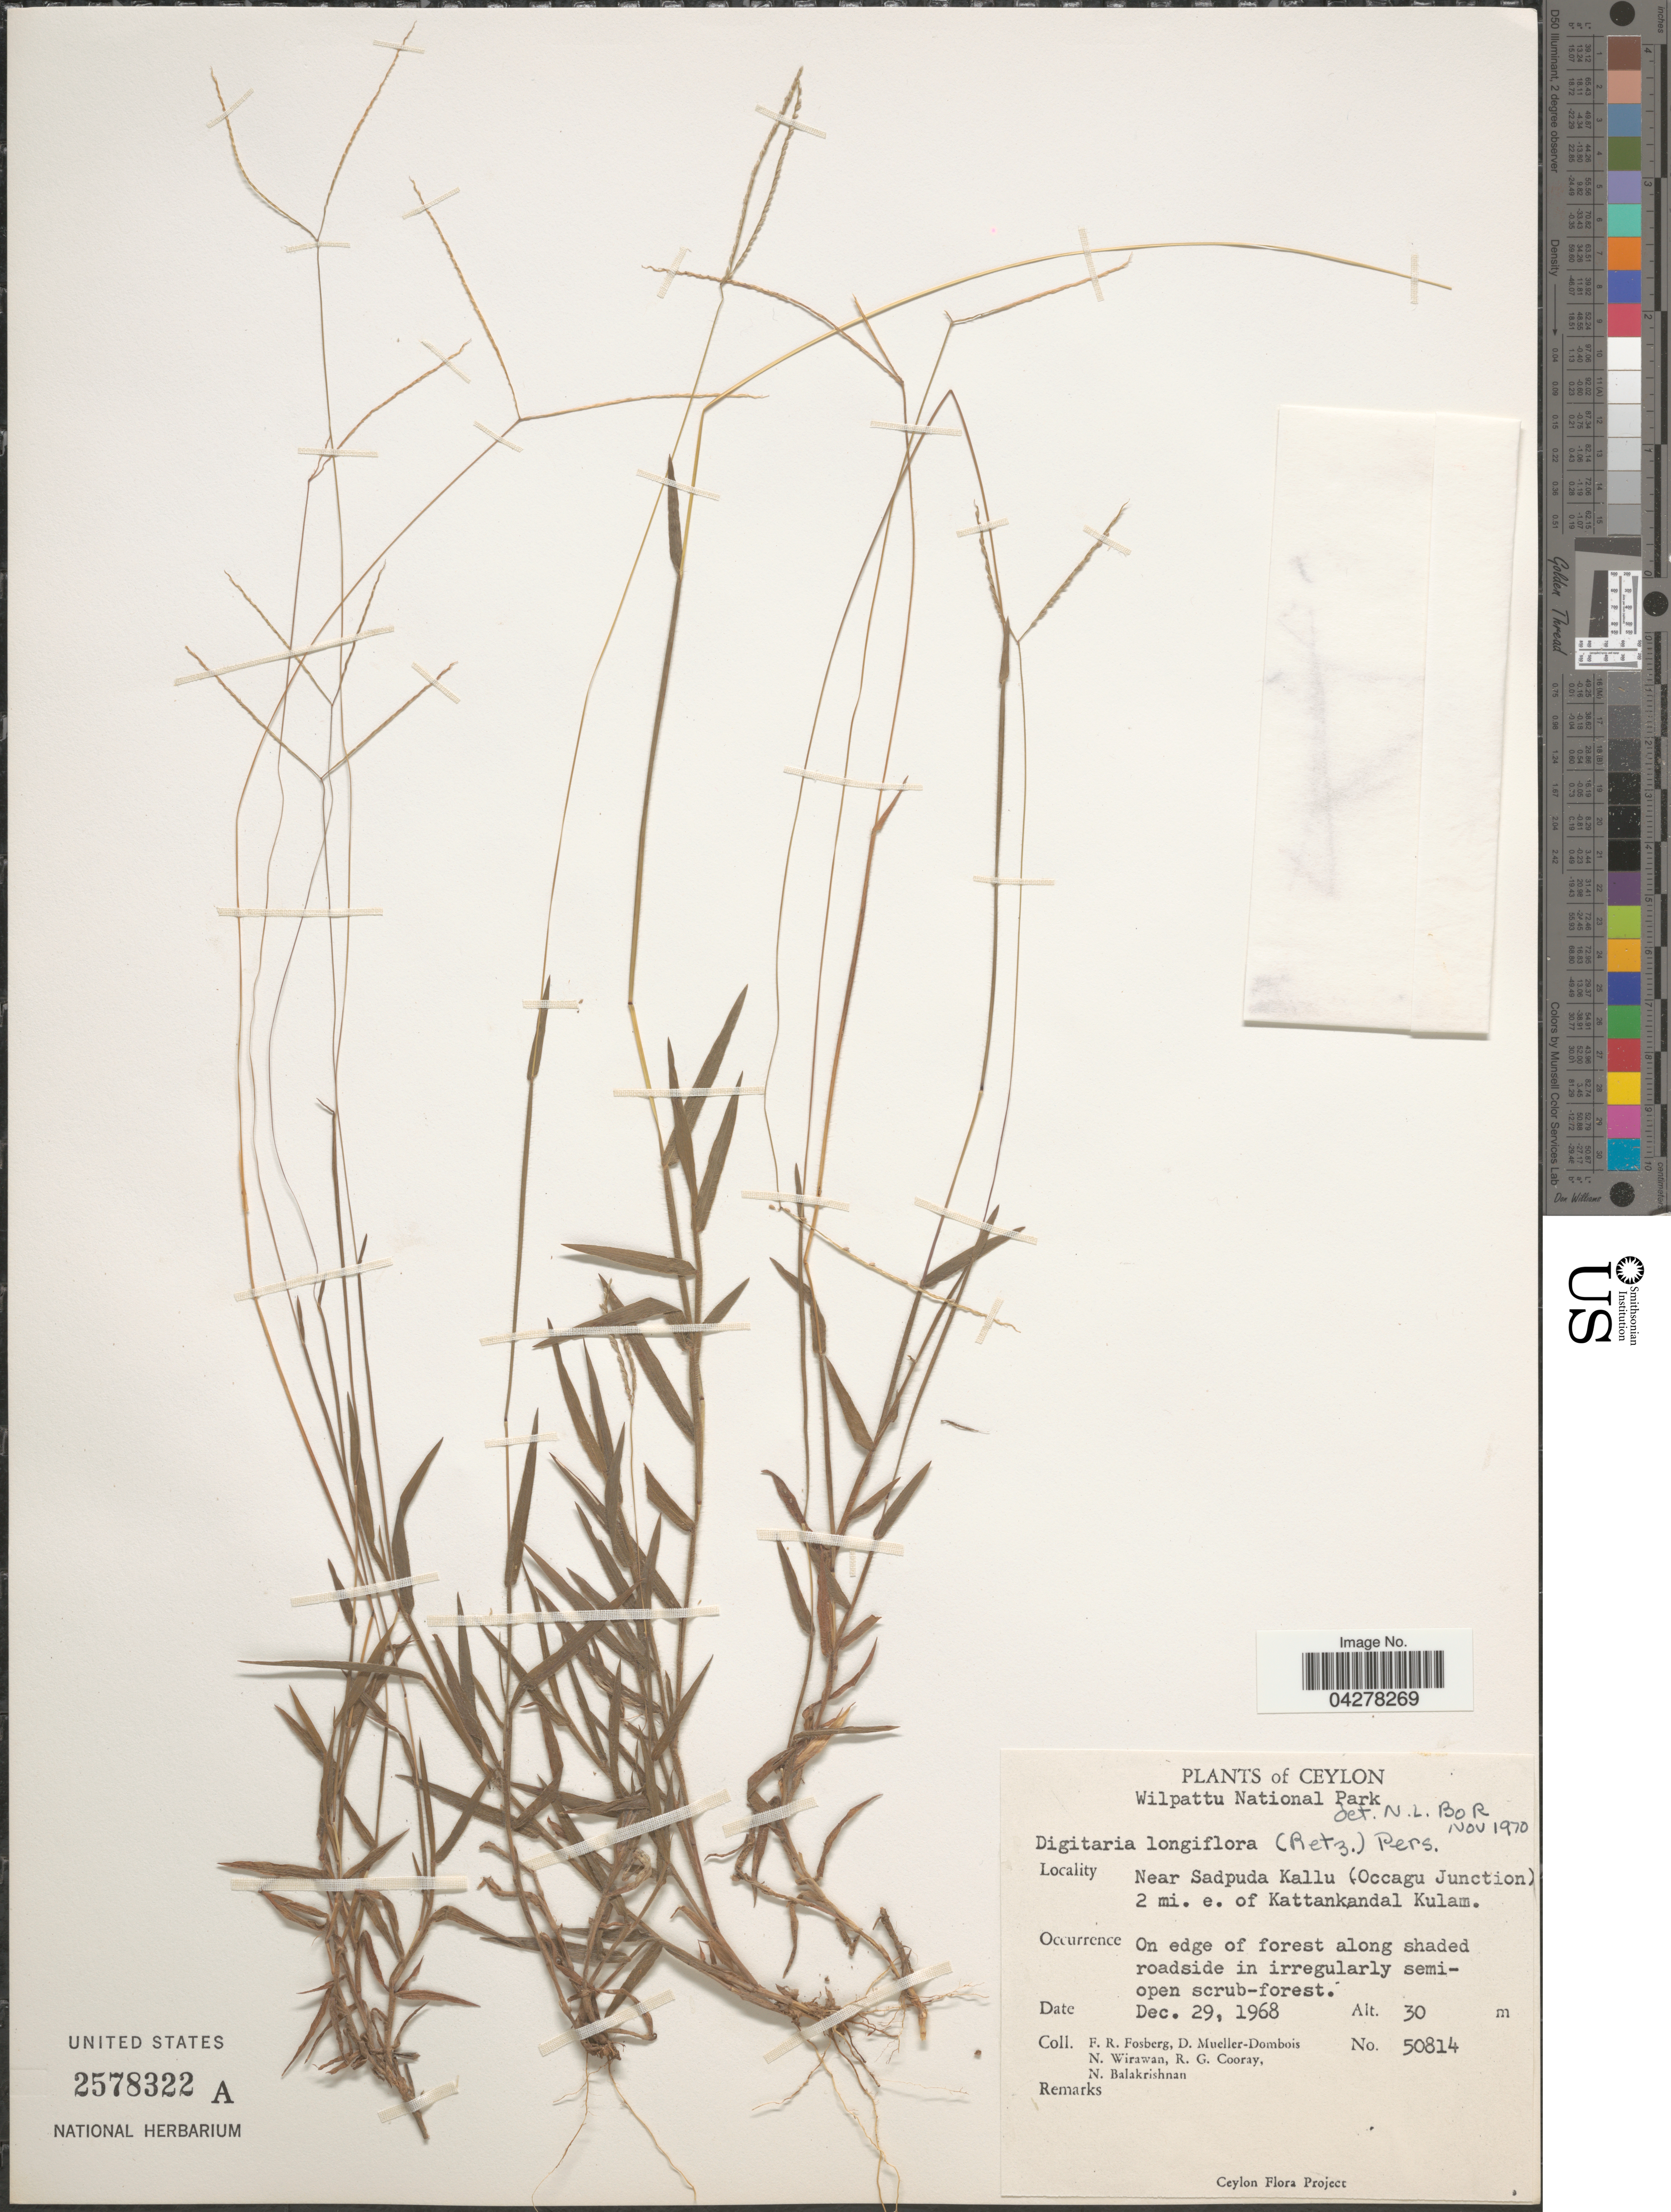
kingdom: Plantae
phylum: Tracheophyta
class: Liliopsida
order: Poales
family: Poaceae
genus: Digitaria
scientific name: Digitaria longiflora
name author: (Retz.) Pers.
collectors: F. R. Fosberg, D. Mueller-Dombois, N. Wirawan, R. Cooray & N. Balakrishnan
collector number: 50814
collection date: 1968-12-29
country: Sri Lanka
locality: Ceylon. Wilpattu National Park. Near Sadpuda Kallu (Occagu Junction). 2 mi. e. of Kattankandal Kulam. On edge of forest along shaded roadside in irregularly semi-open scrub-forest.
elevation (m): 30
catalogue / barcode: US 2578322A